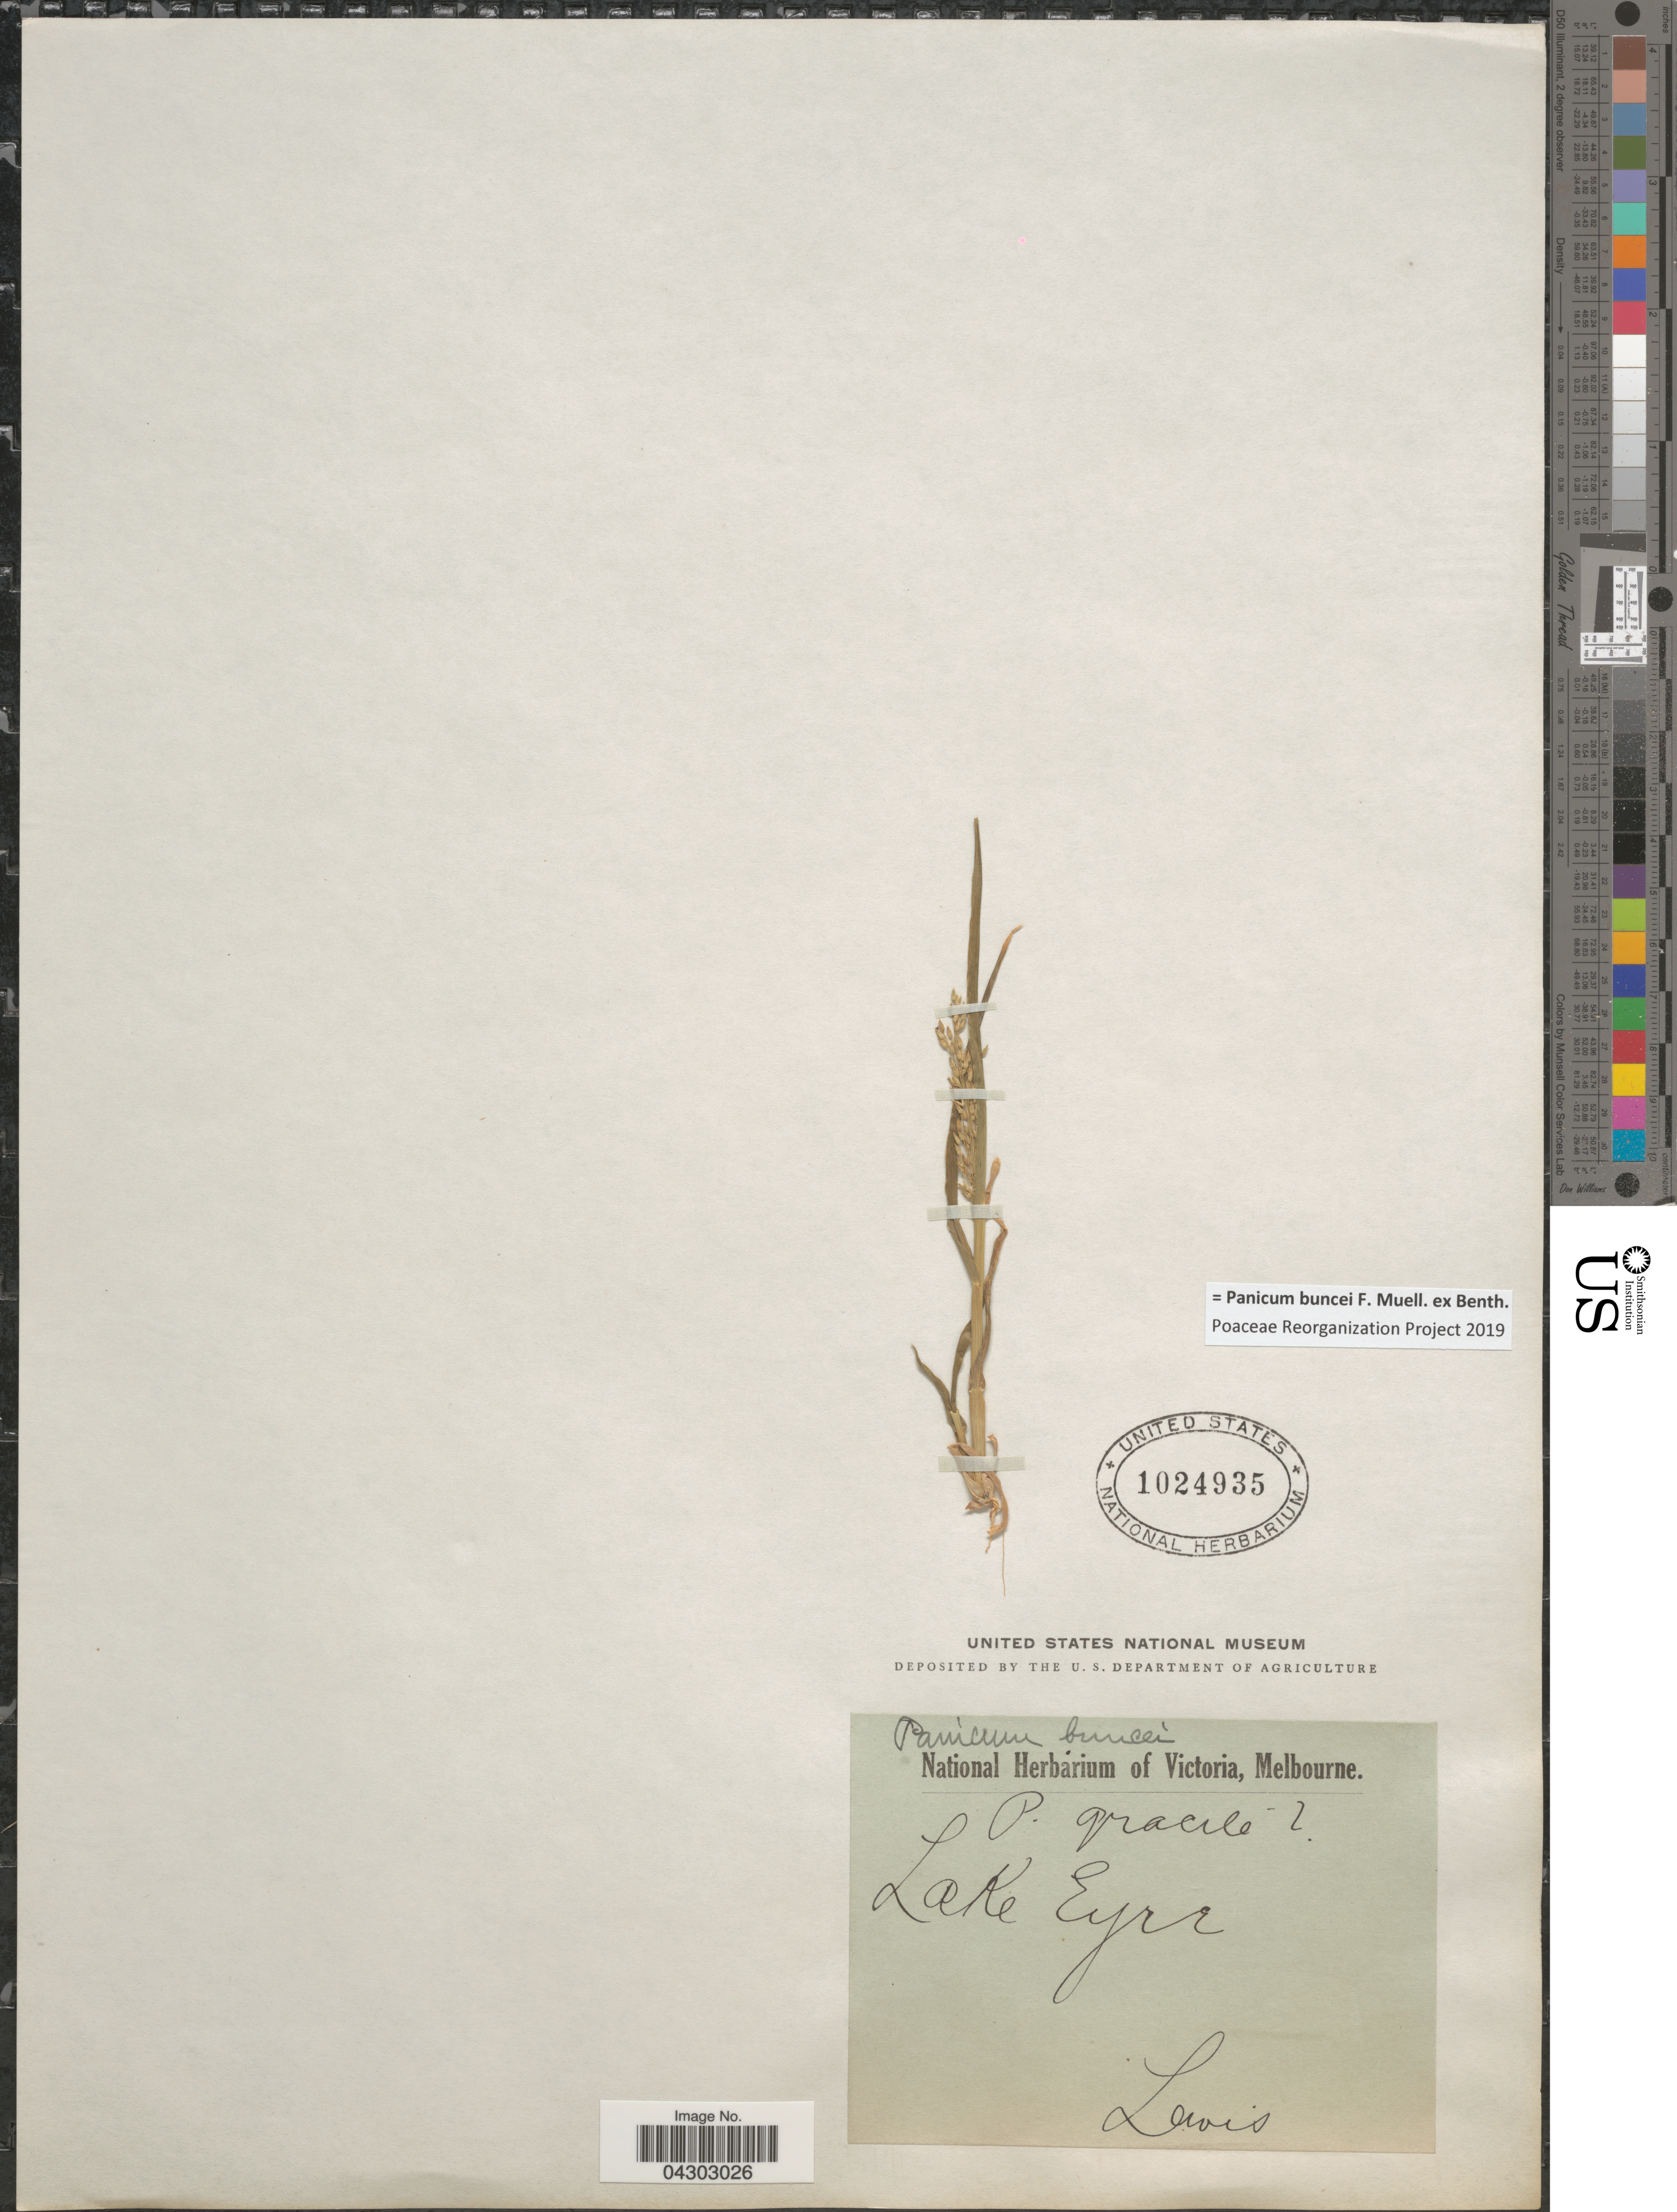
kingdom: Plantae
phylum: Tracheophyta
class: Liliopsida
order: Poales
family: Poaceae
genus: Panicum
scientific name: Panicum buncei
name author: F. Muell. ex Benth.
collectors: -- Lewis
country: Australia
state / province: South Australia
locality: Lake Eyre.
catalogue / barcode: US 1024935